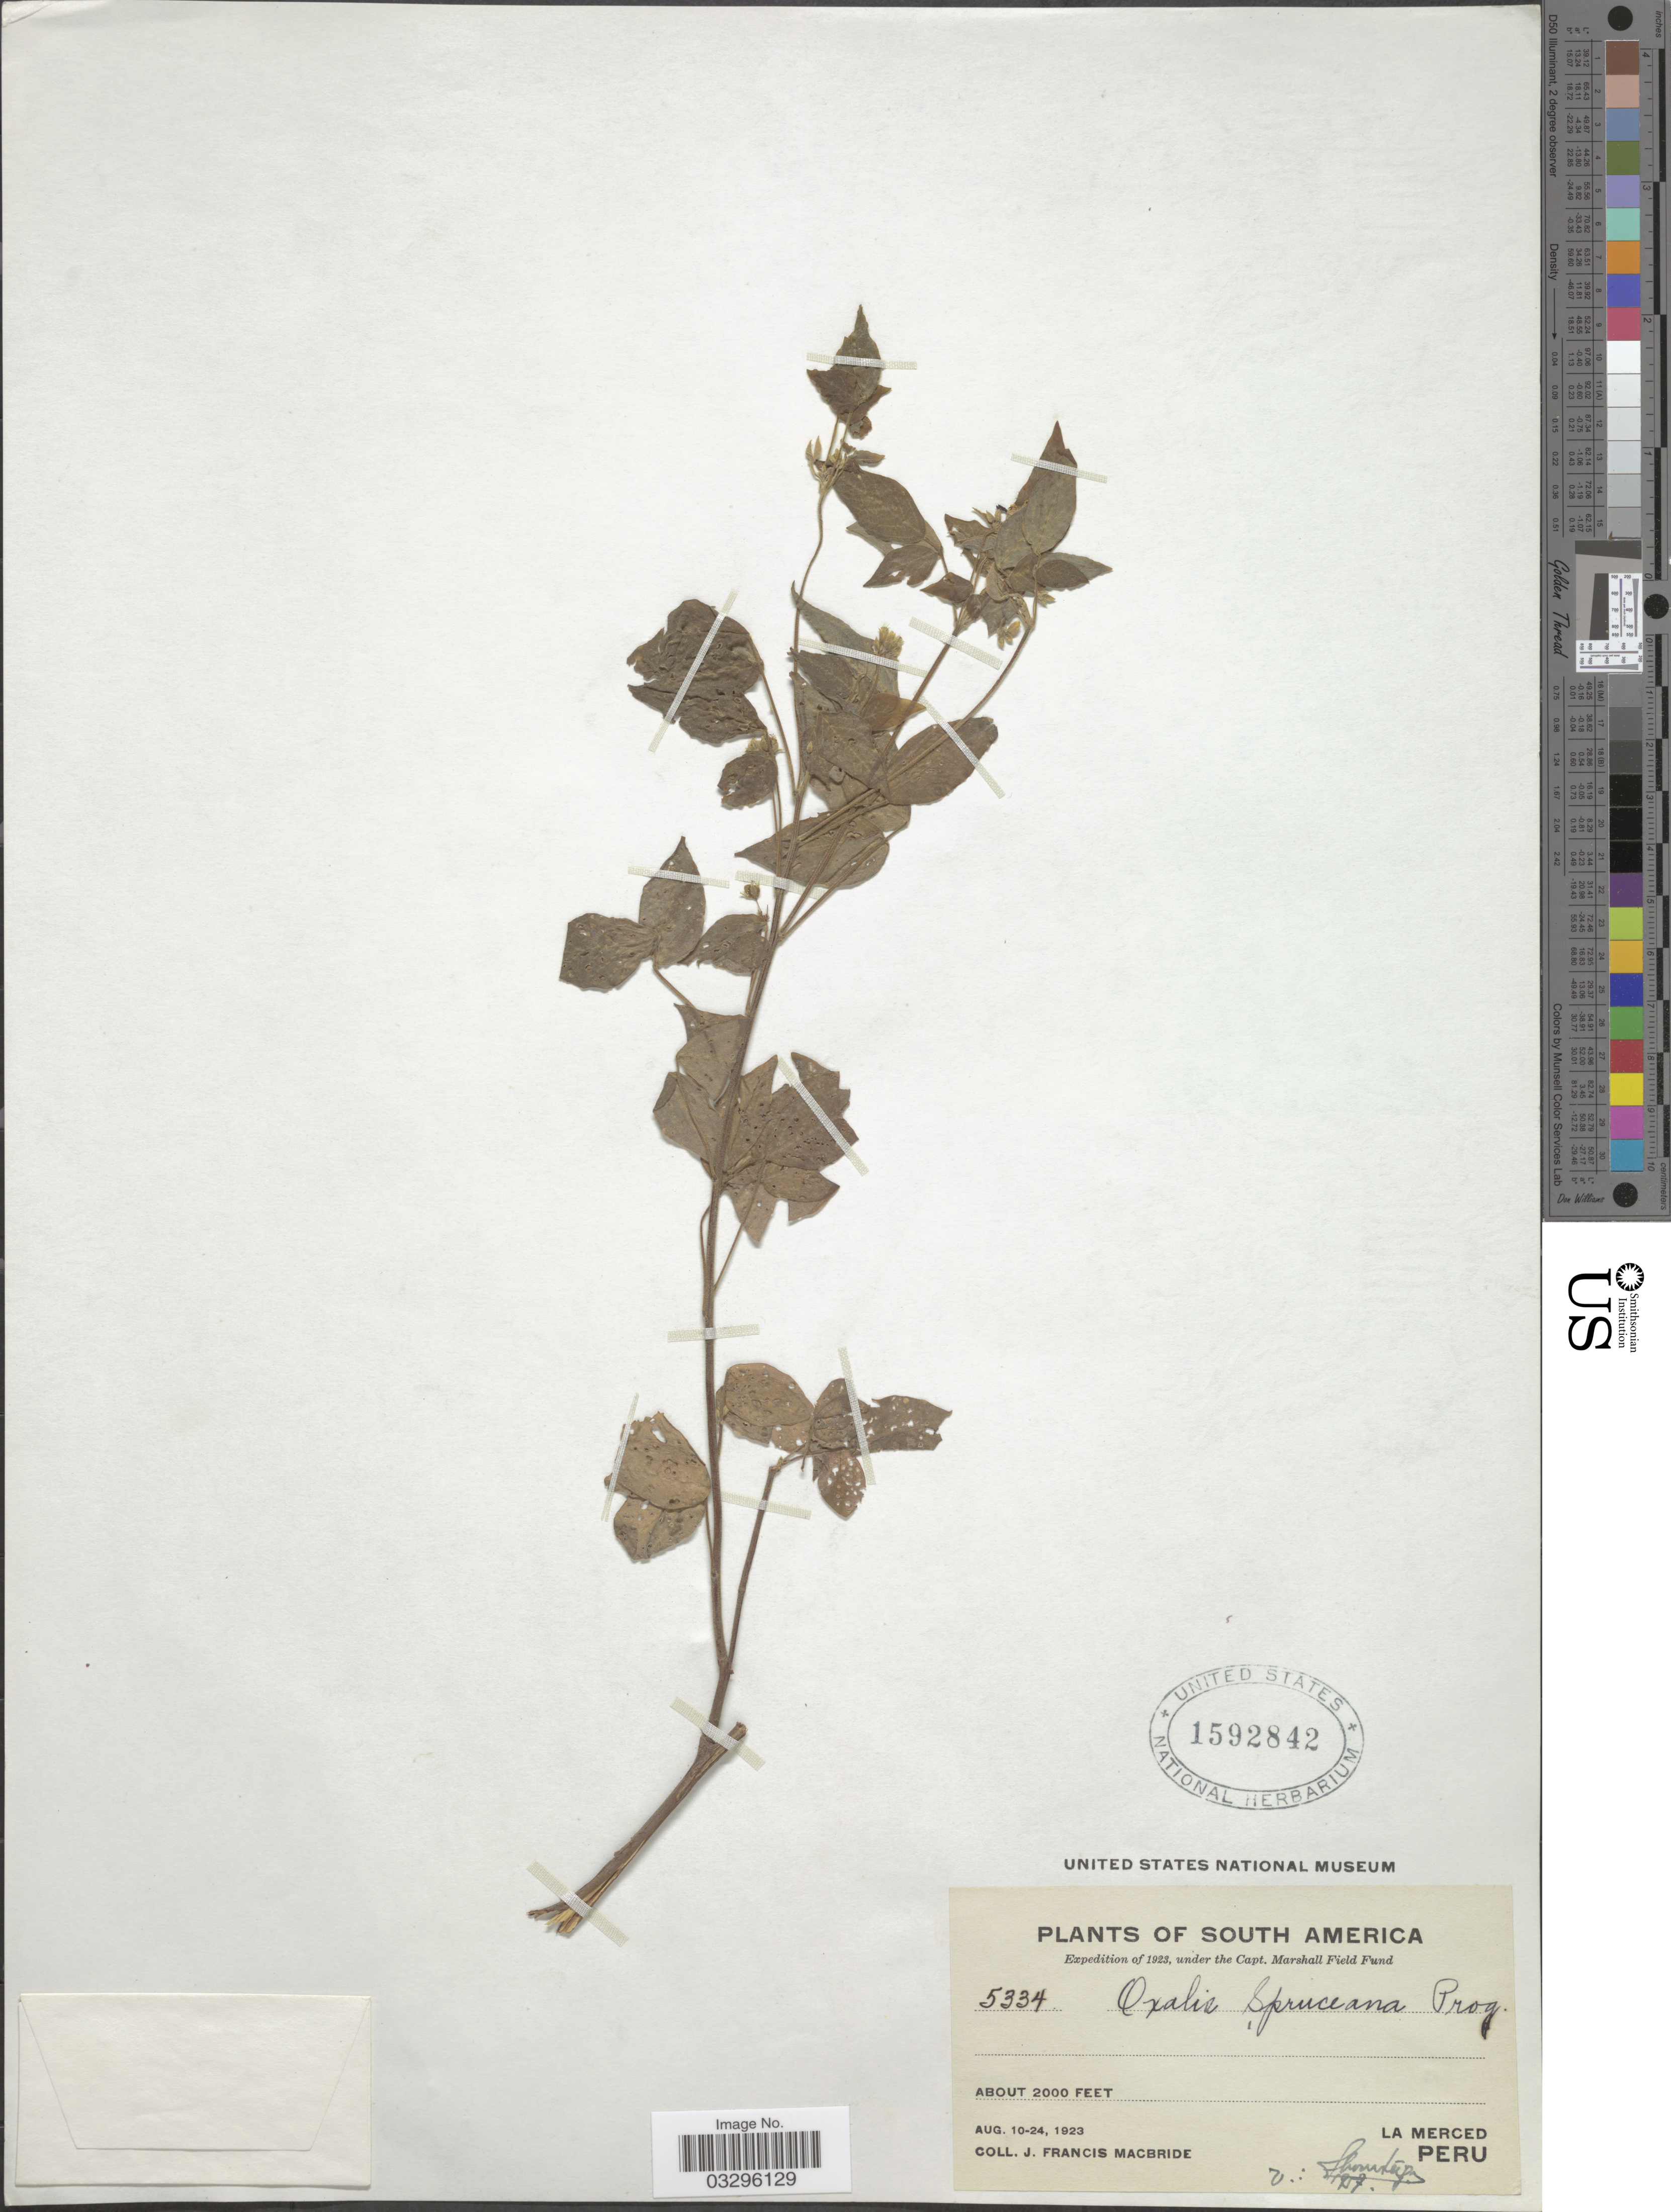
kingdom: Plantae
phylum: Tracheophyta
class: Magnoliopsida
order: Oxalidales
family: Oxalidaceae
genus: Oxalis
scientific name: Oxalis spruceana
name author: Progel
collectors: J. F. Macbride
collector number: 5334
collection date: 1923-08-10/1923-08-24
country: Peru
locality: La Merced.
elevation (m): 610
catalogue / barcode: US 1592842